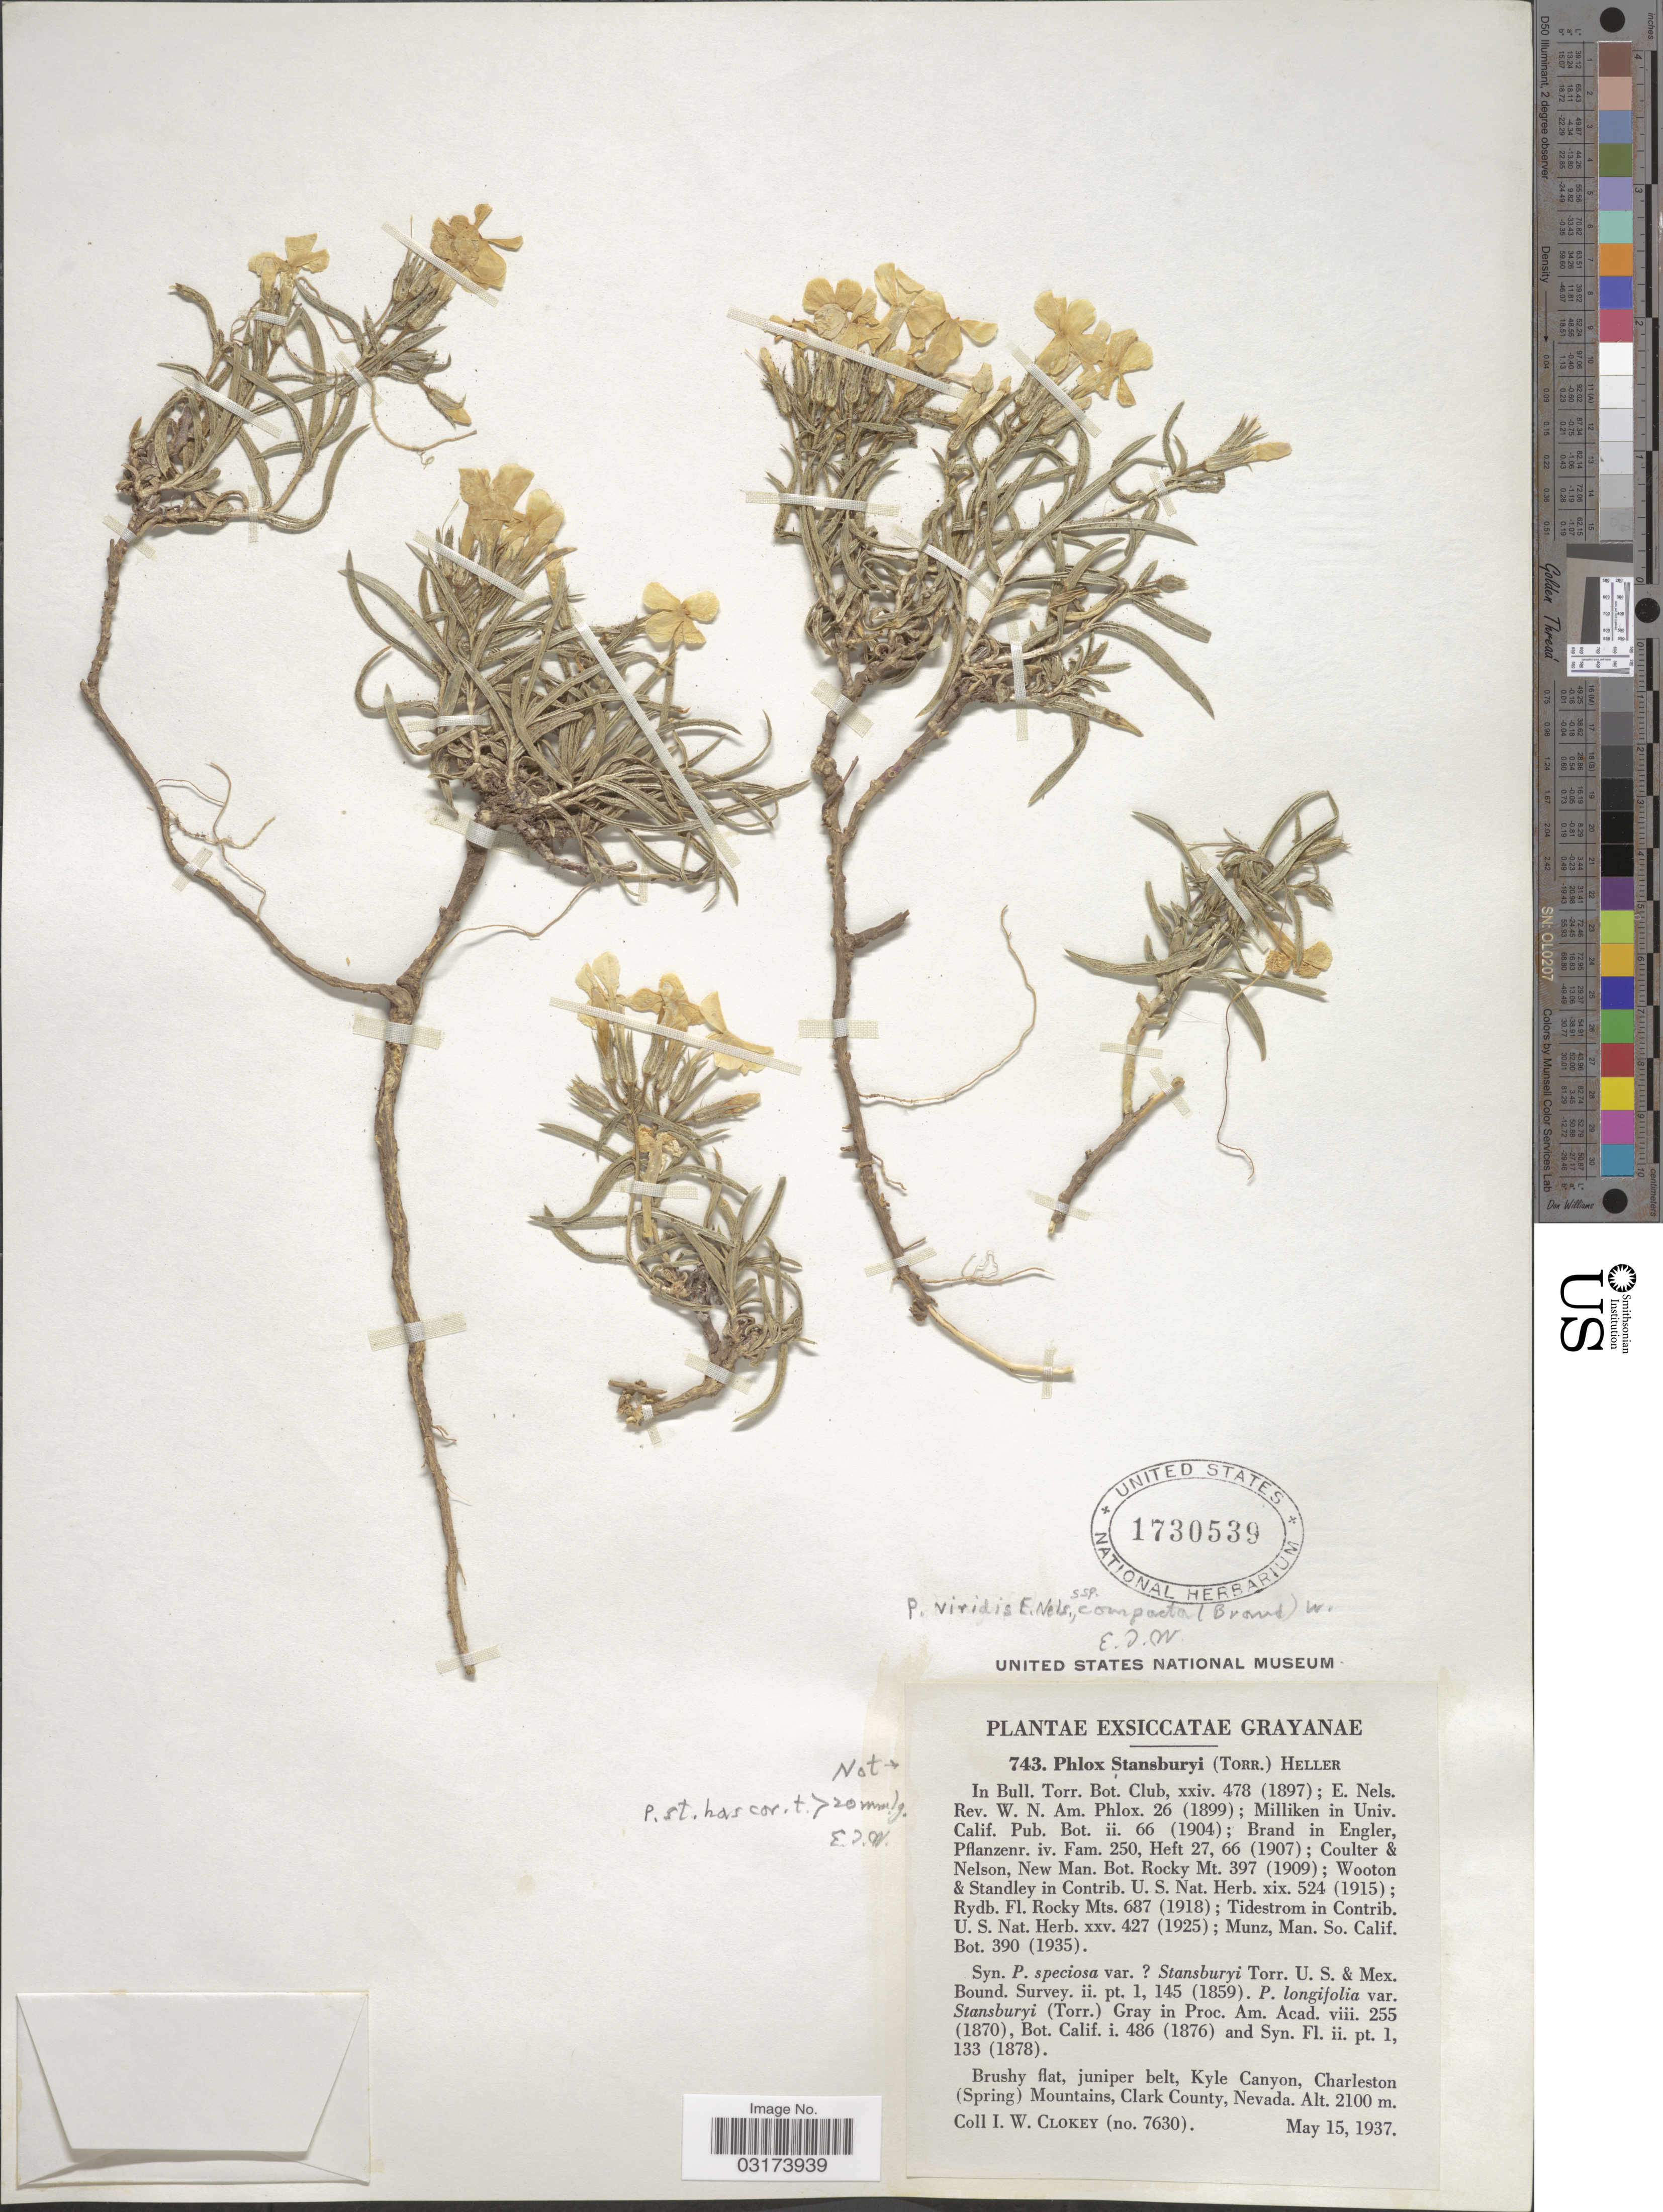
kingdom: Plantae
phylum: Tracheophyta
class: Magnoliopsida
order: Ericales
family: Polemoniaceae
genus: Phlox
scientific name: Phlox longifolia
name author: Nutt.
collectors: I. W. Clokey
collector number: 7630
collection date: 1937-05-15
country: United States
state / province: Nevada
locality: Brushy flat, juniper belt, Kyle Canyon, Charleston (Spring) Mountains, Clark County.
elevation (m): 2100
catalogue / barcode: US 1730539